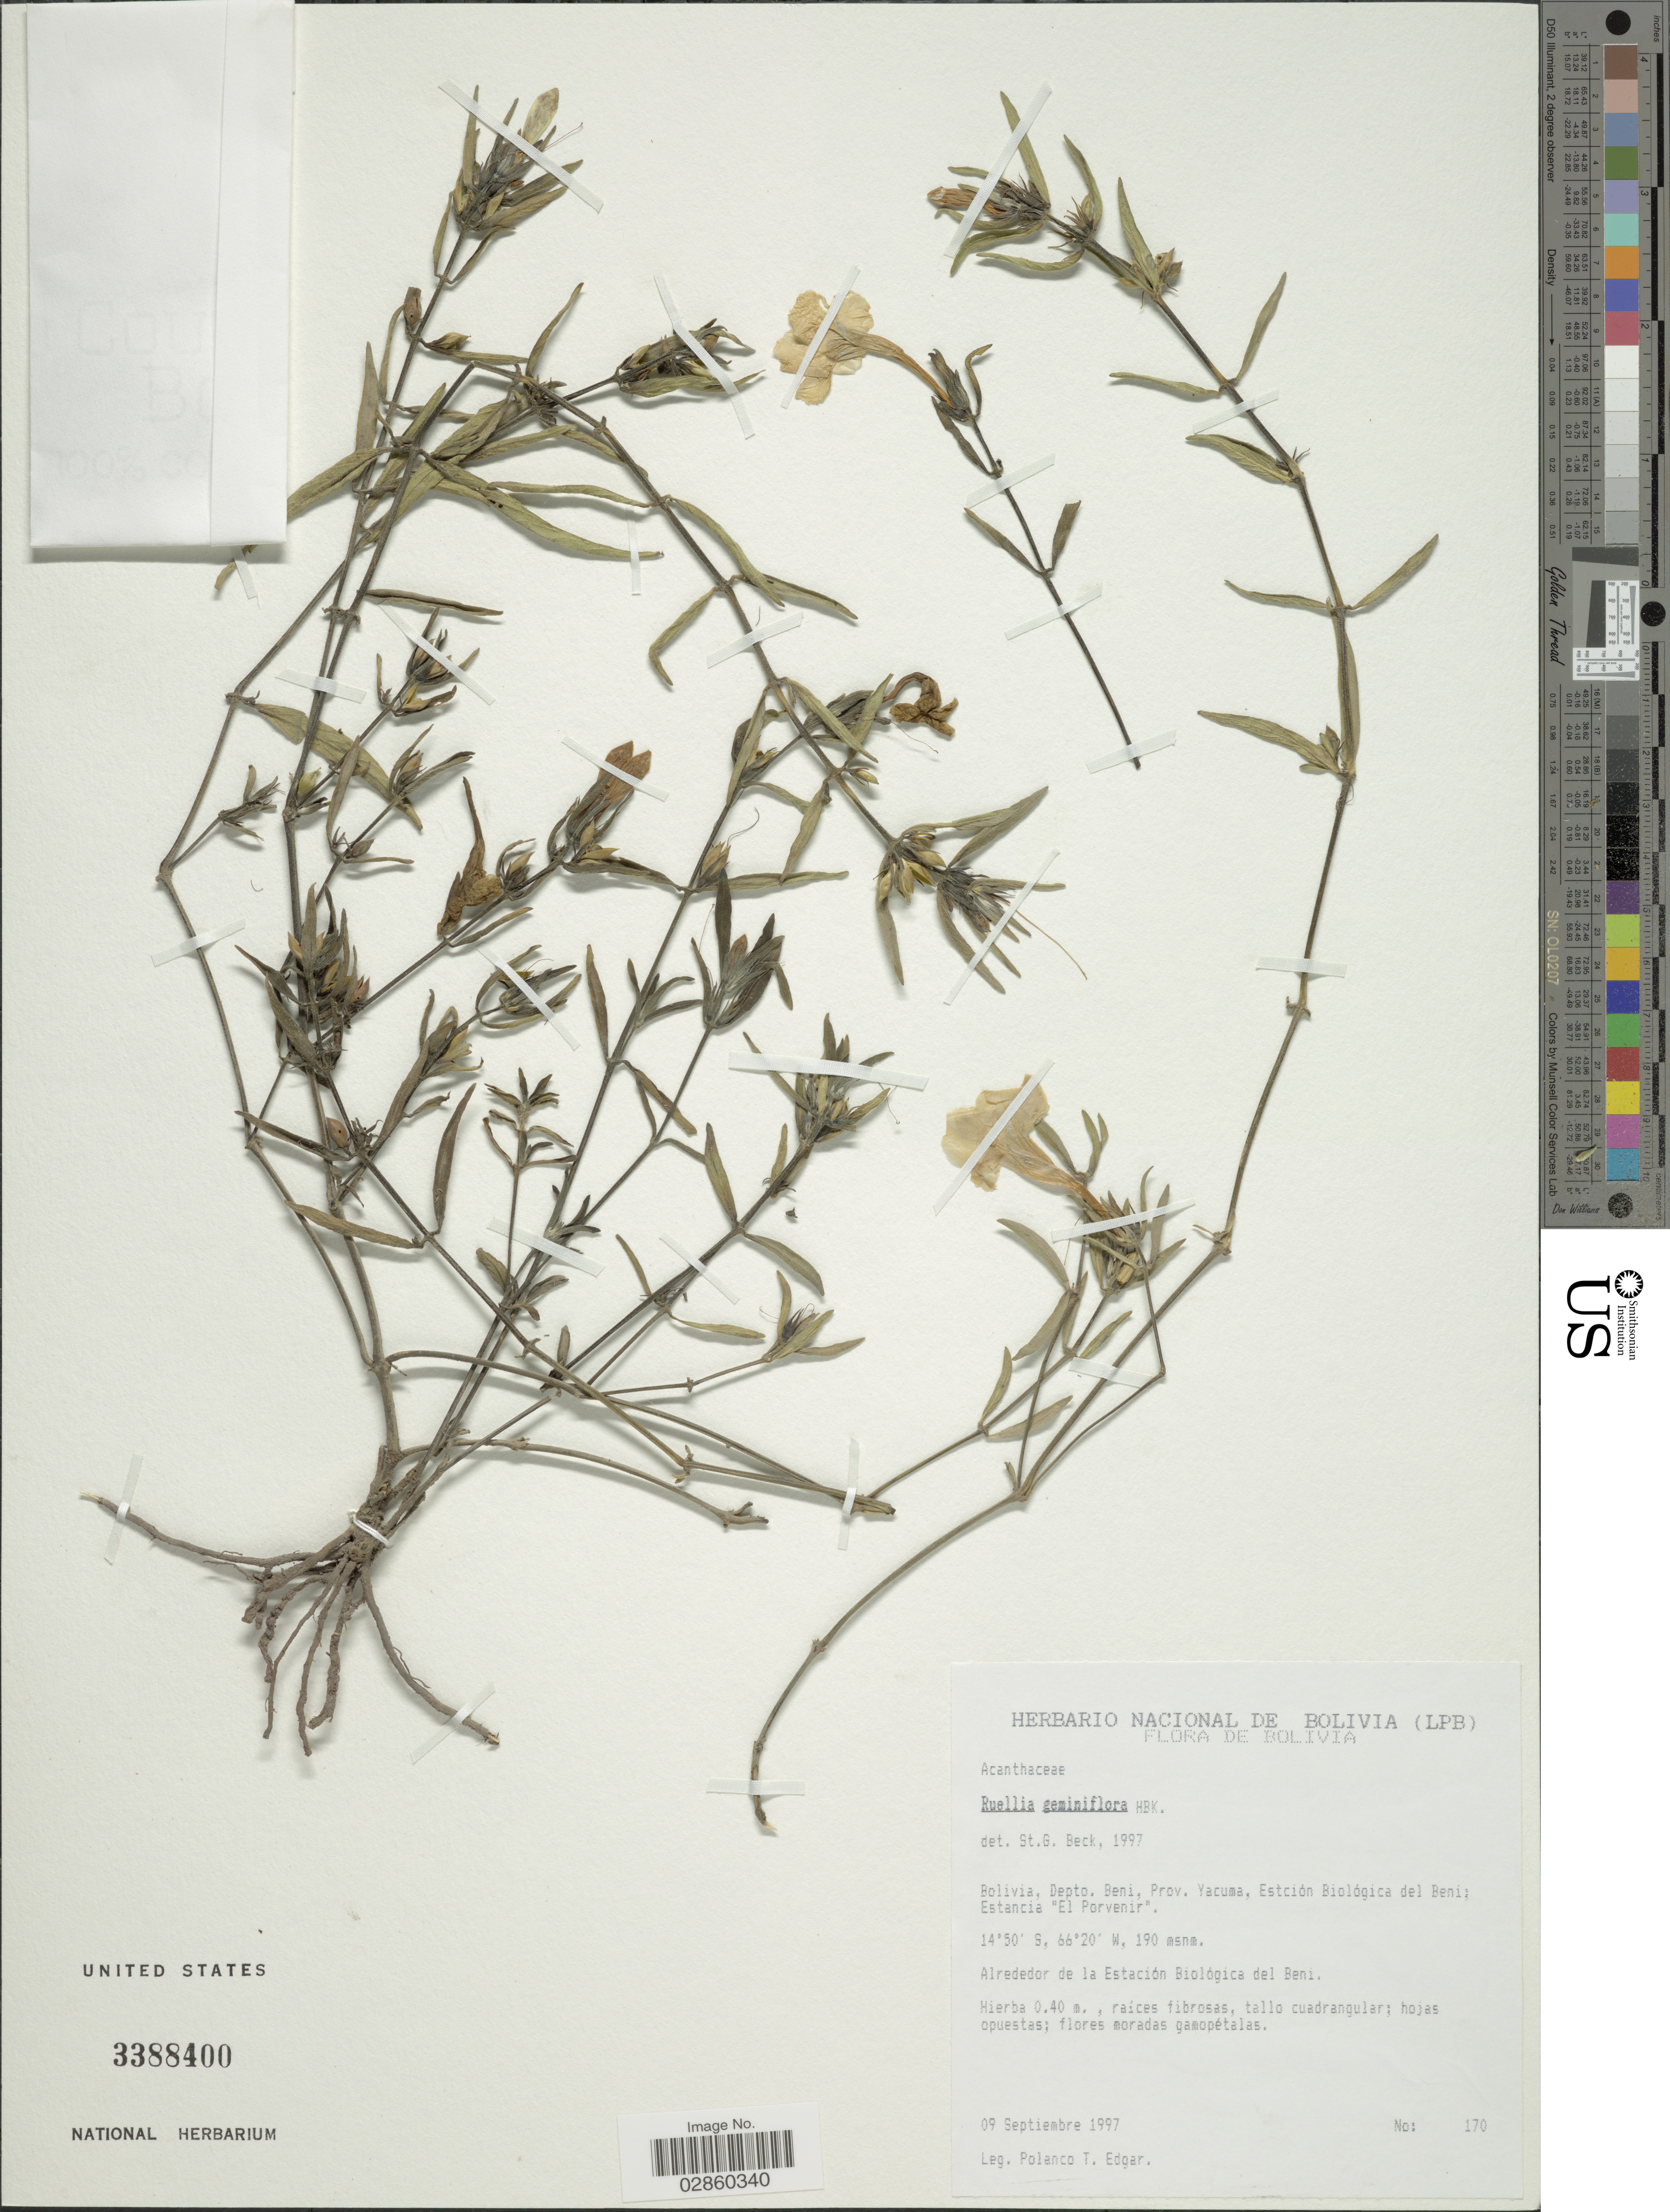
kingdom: Plantae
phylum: Tracheophyta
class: Magnoliopsida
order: Lamiales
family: Acanthaceae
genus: Ruellia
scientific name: Ruellia geminiflora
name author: Kunth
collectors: P. Edgar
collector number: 170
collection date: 1997-09-09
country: Bolivia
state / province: Beni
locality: Depto. Beni, Prov. Yacuma, Estación Biológica del Beni; Estancia "El Porvenir". Alrededor de la Estación Biológica del Beni.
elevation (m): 190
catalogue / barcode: US 3388400